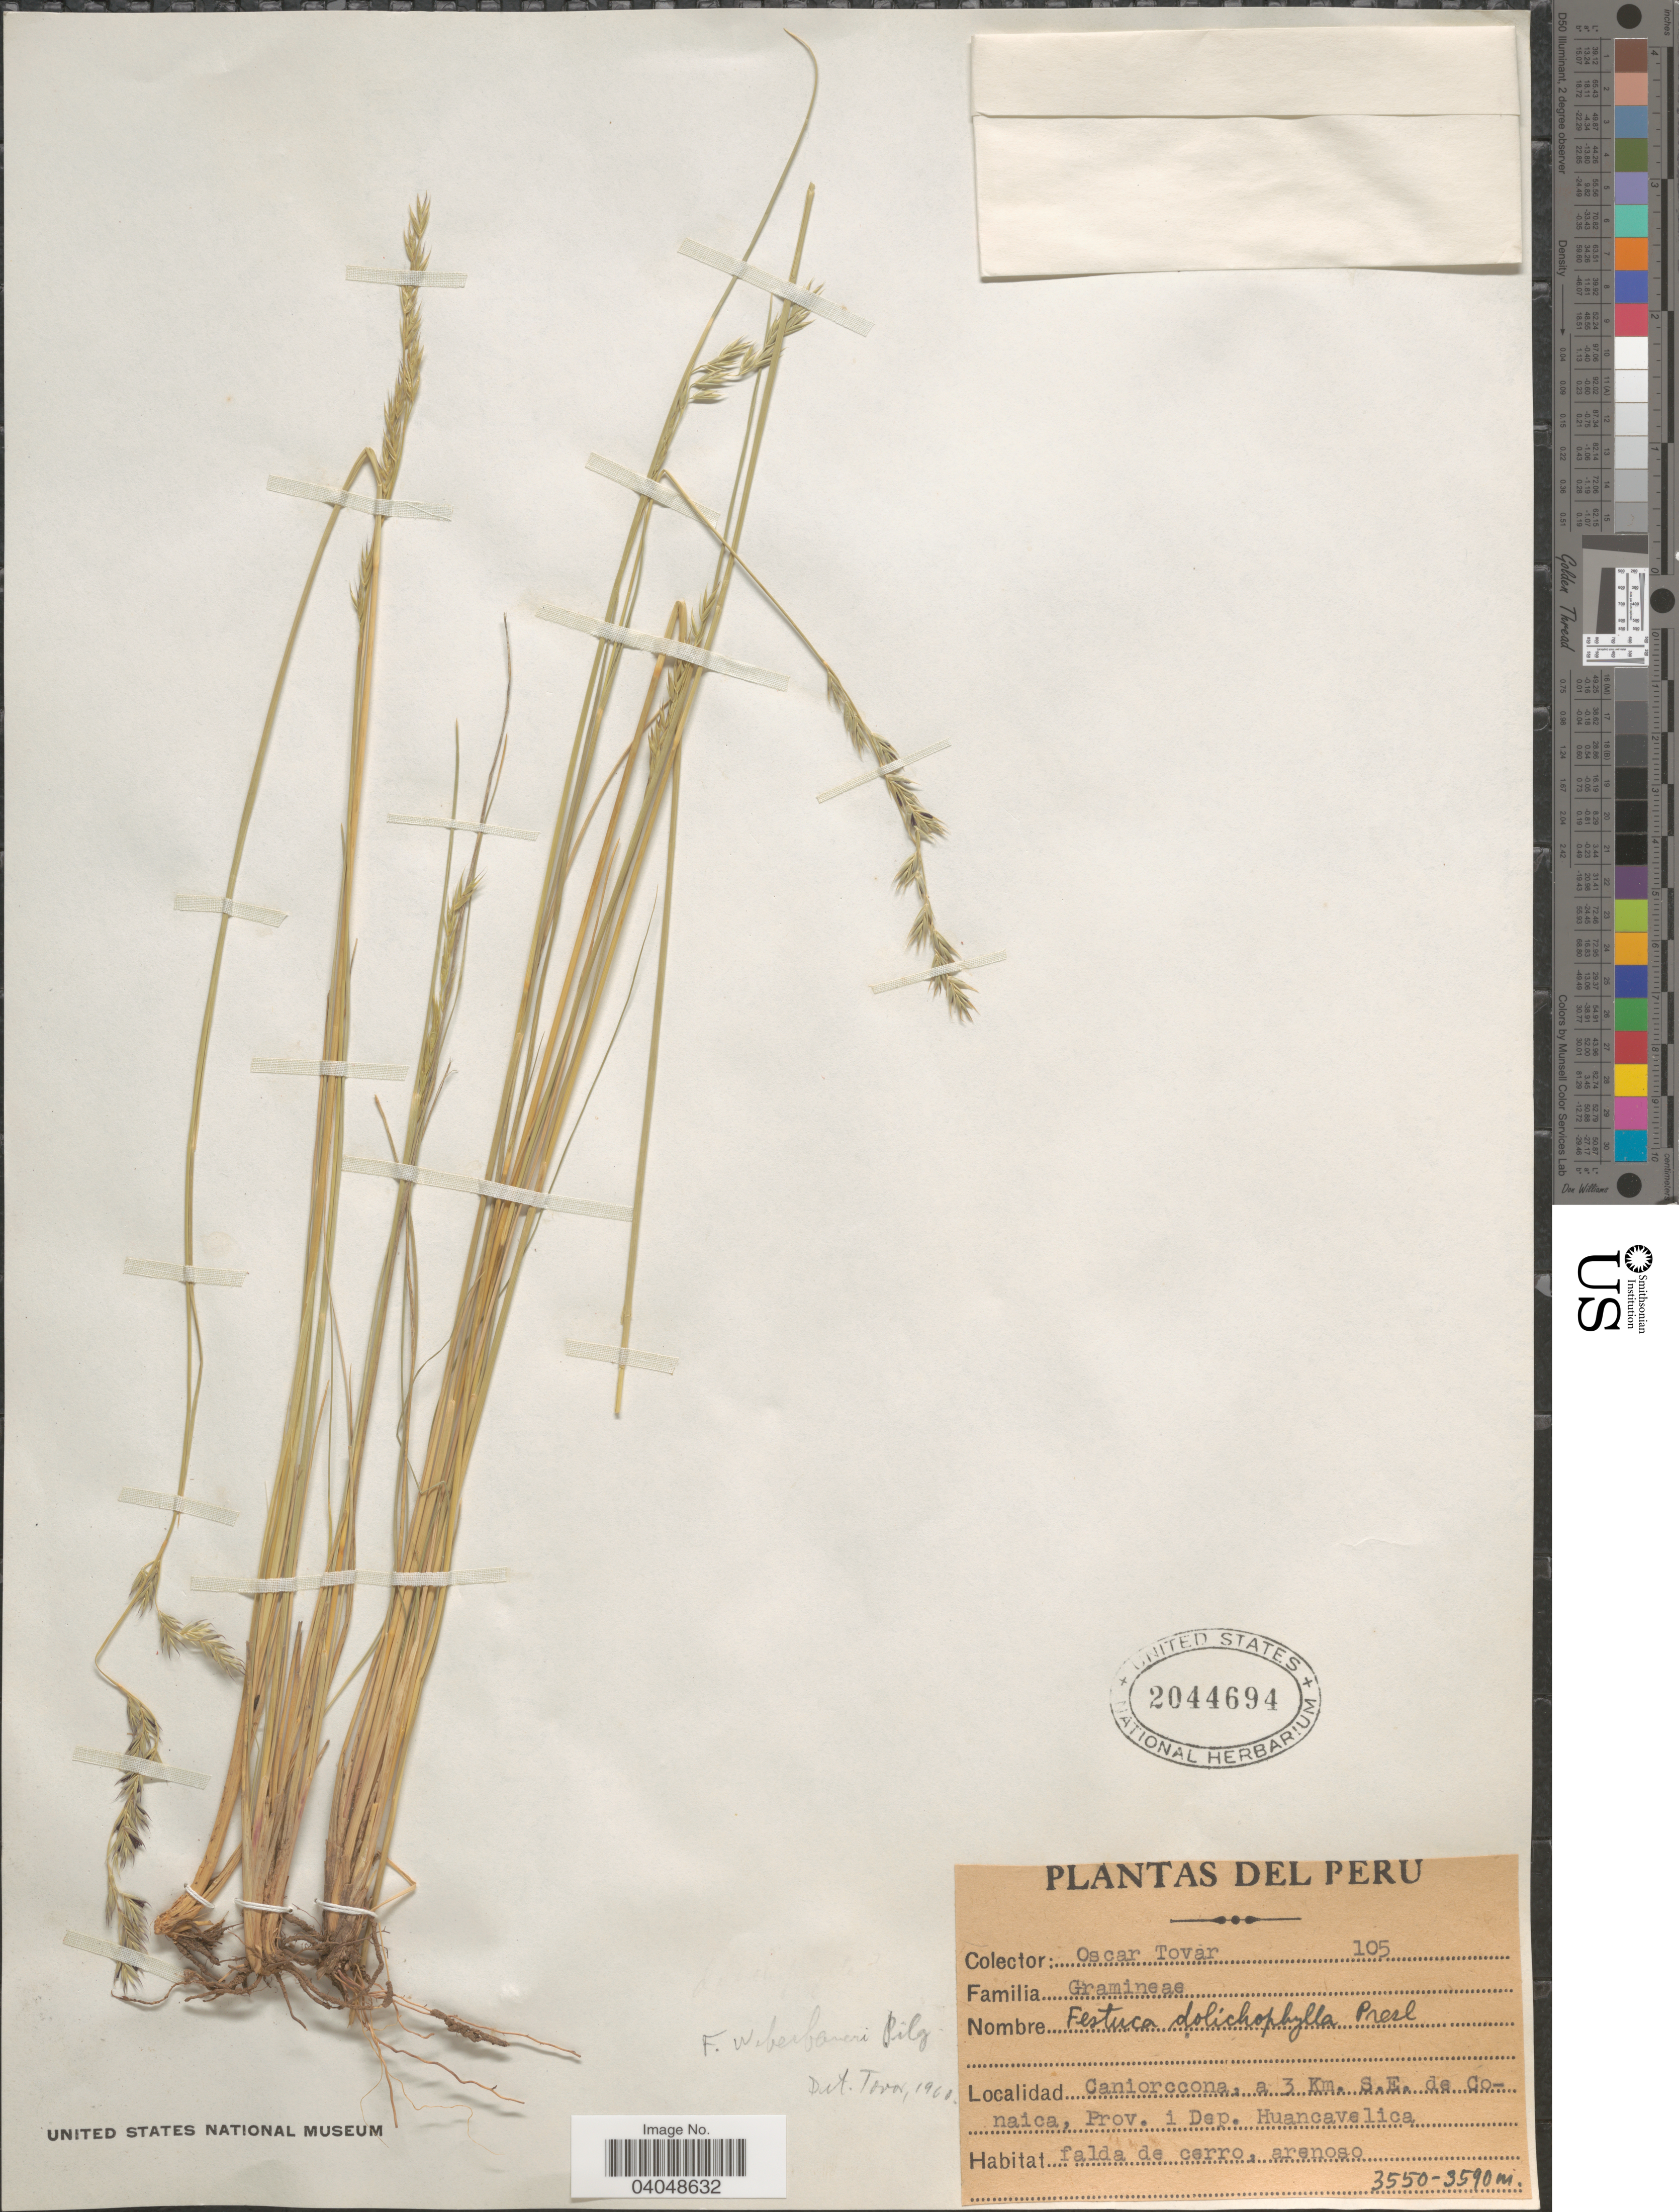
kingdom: Plantae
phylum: Tracheophyta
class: Liliopsida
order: Poales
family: Poaceae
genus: Festuca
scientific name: Festuca weberbaueri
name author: Pilg.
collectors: Ó. Tovar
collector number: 105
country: Peru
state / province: Huancavelica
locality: Caniorccona, a 3 Km. S.E. de Conaica, Prov. i Dep. Huancavelica.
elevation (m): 3550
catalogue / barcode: US 2044694